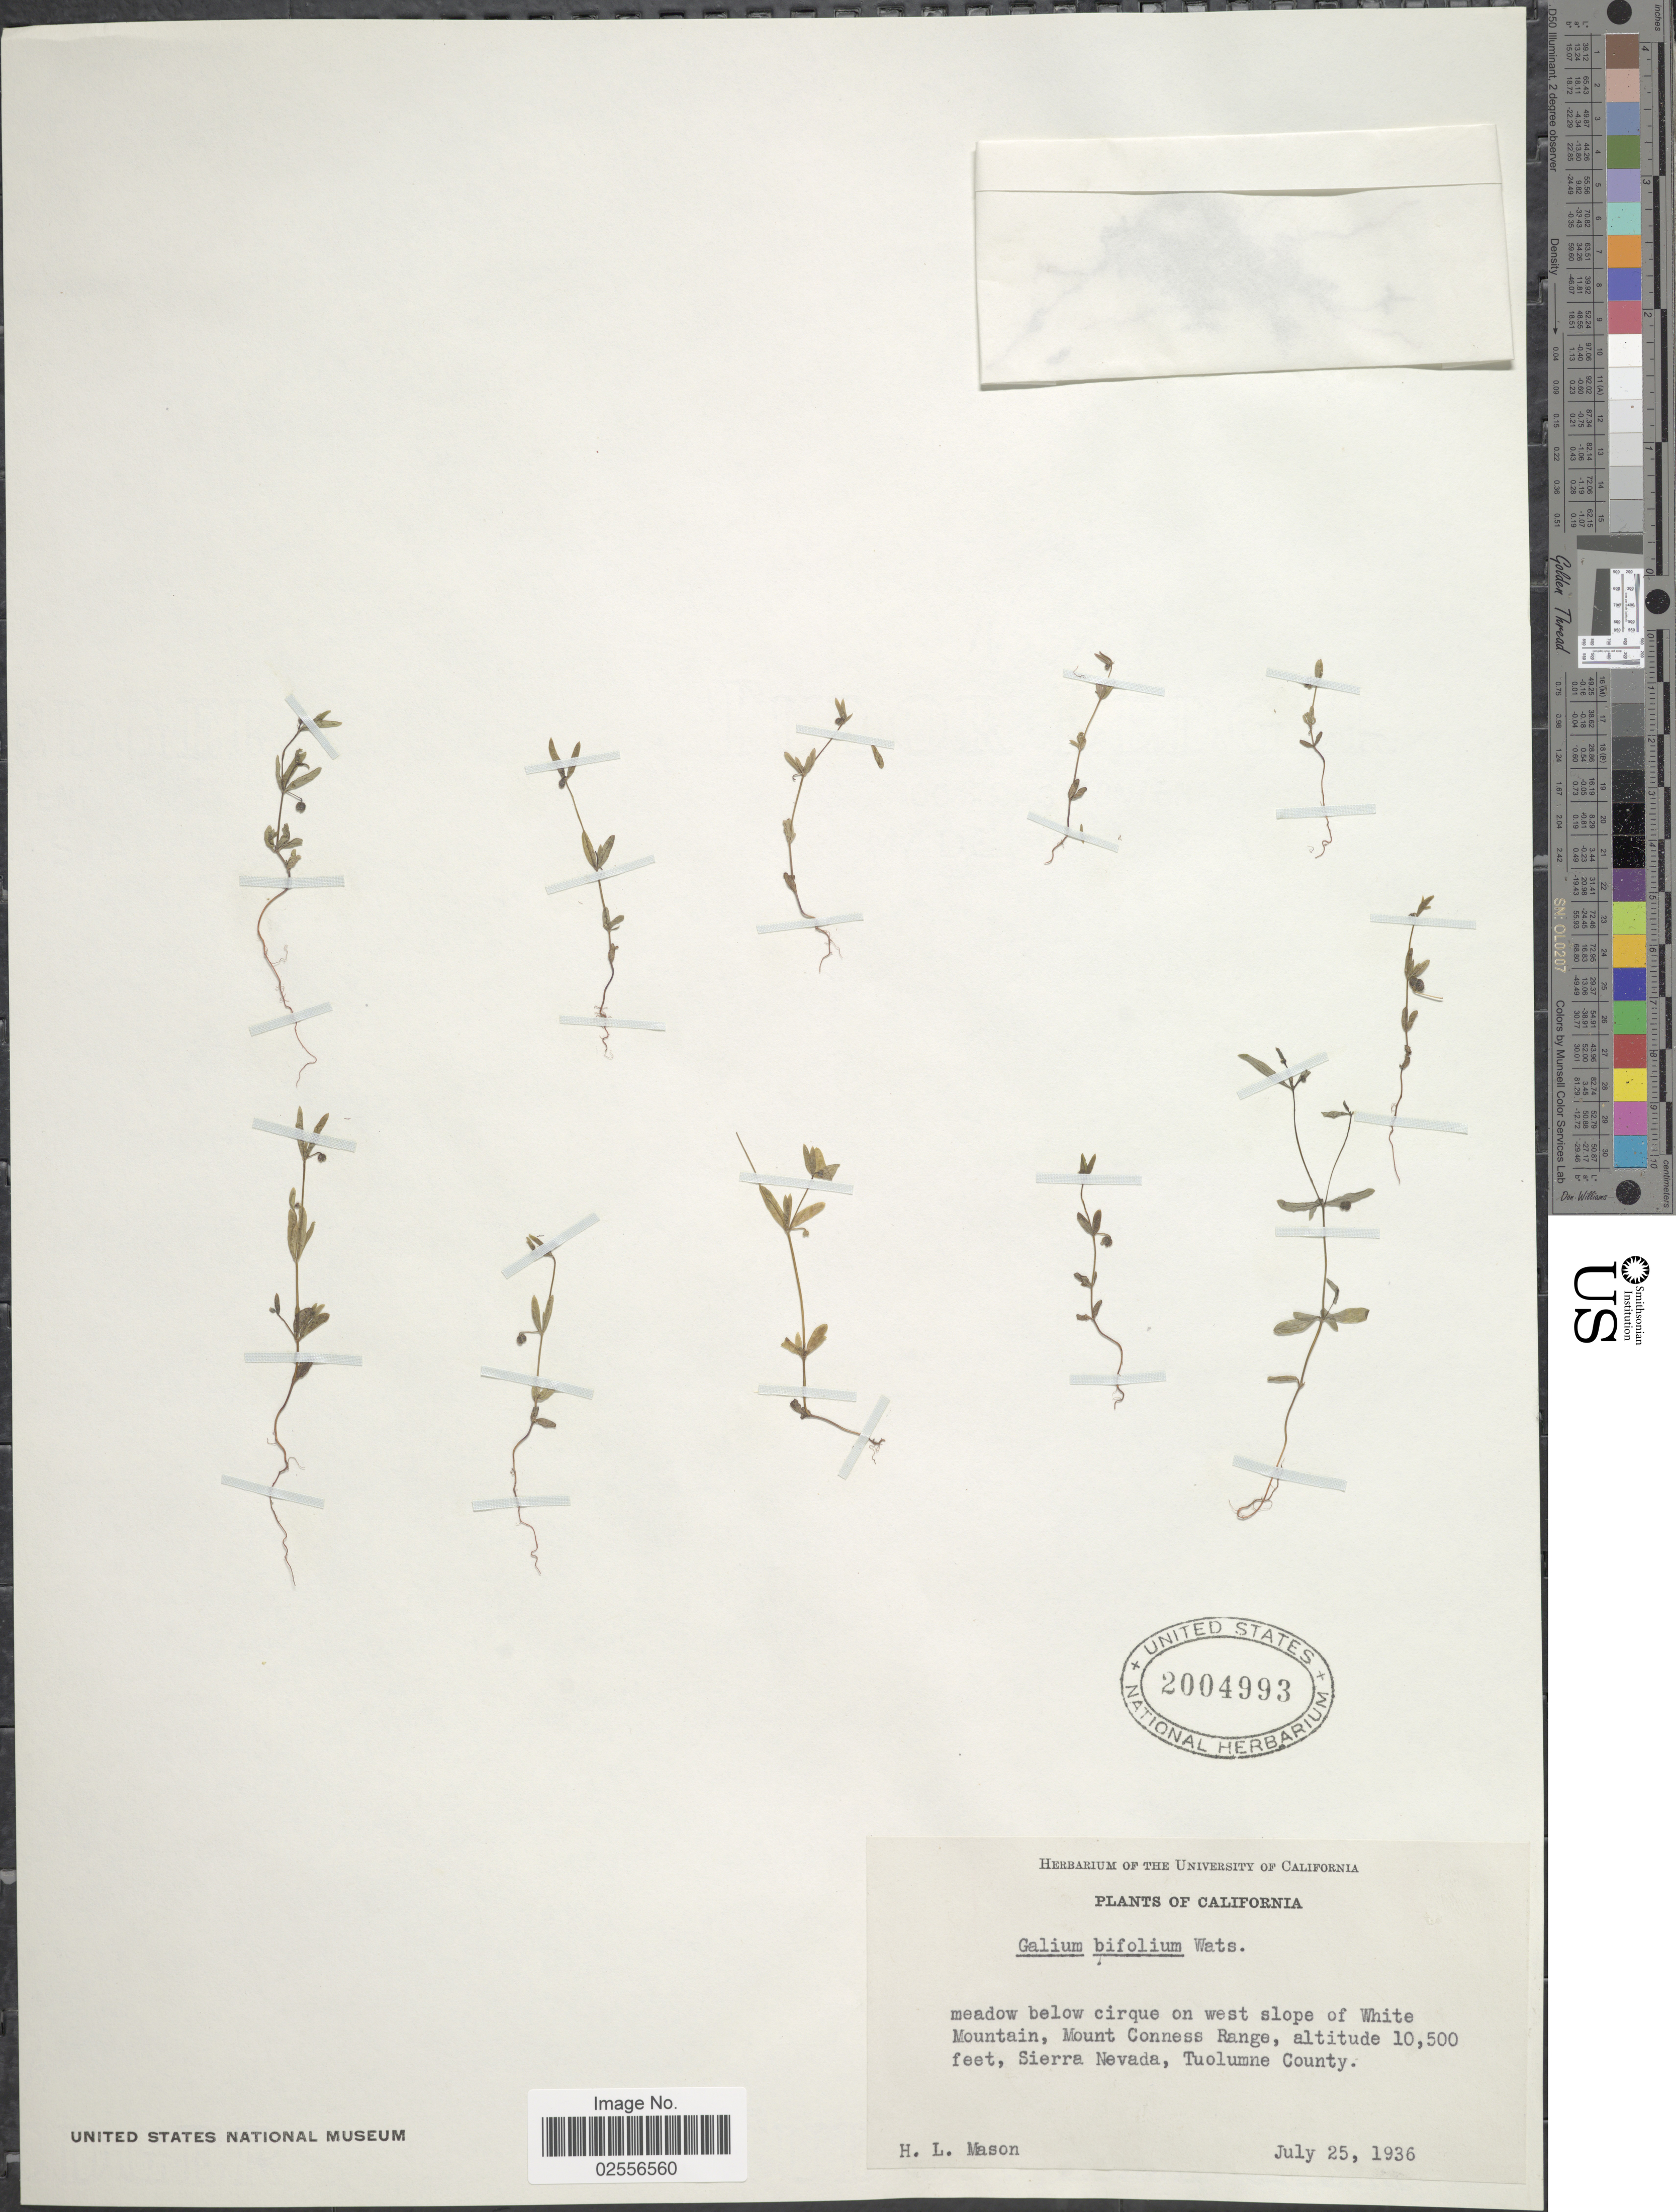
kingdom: Plantae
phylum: Tracheophyta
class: Magnoliopsida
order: Gentianales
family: Rubiaceae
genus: Galium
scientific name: Galium bifolium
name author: S. Watson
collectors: H. L. Mason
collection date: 1936-07-25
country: United States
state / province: California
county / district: Tuolumne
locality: Meadow below cirque on west slope of White Mountain, Mount Conness Range, Sierra Nevada, Tuolumne County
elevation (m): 3200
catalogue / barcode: US 2004993